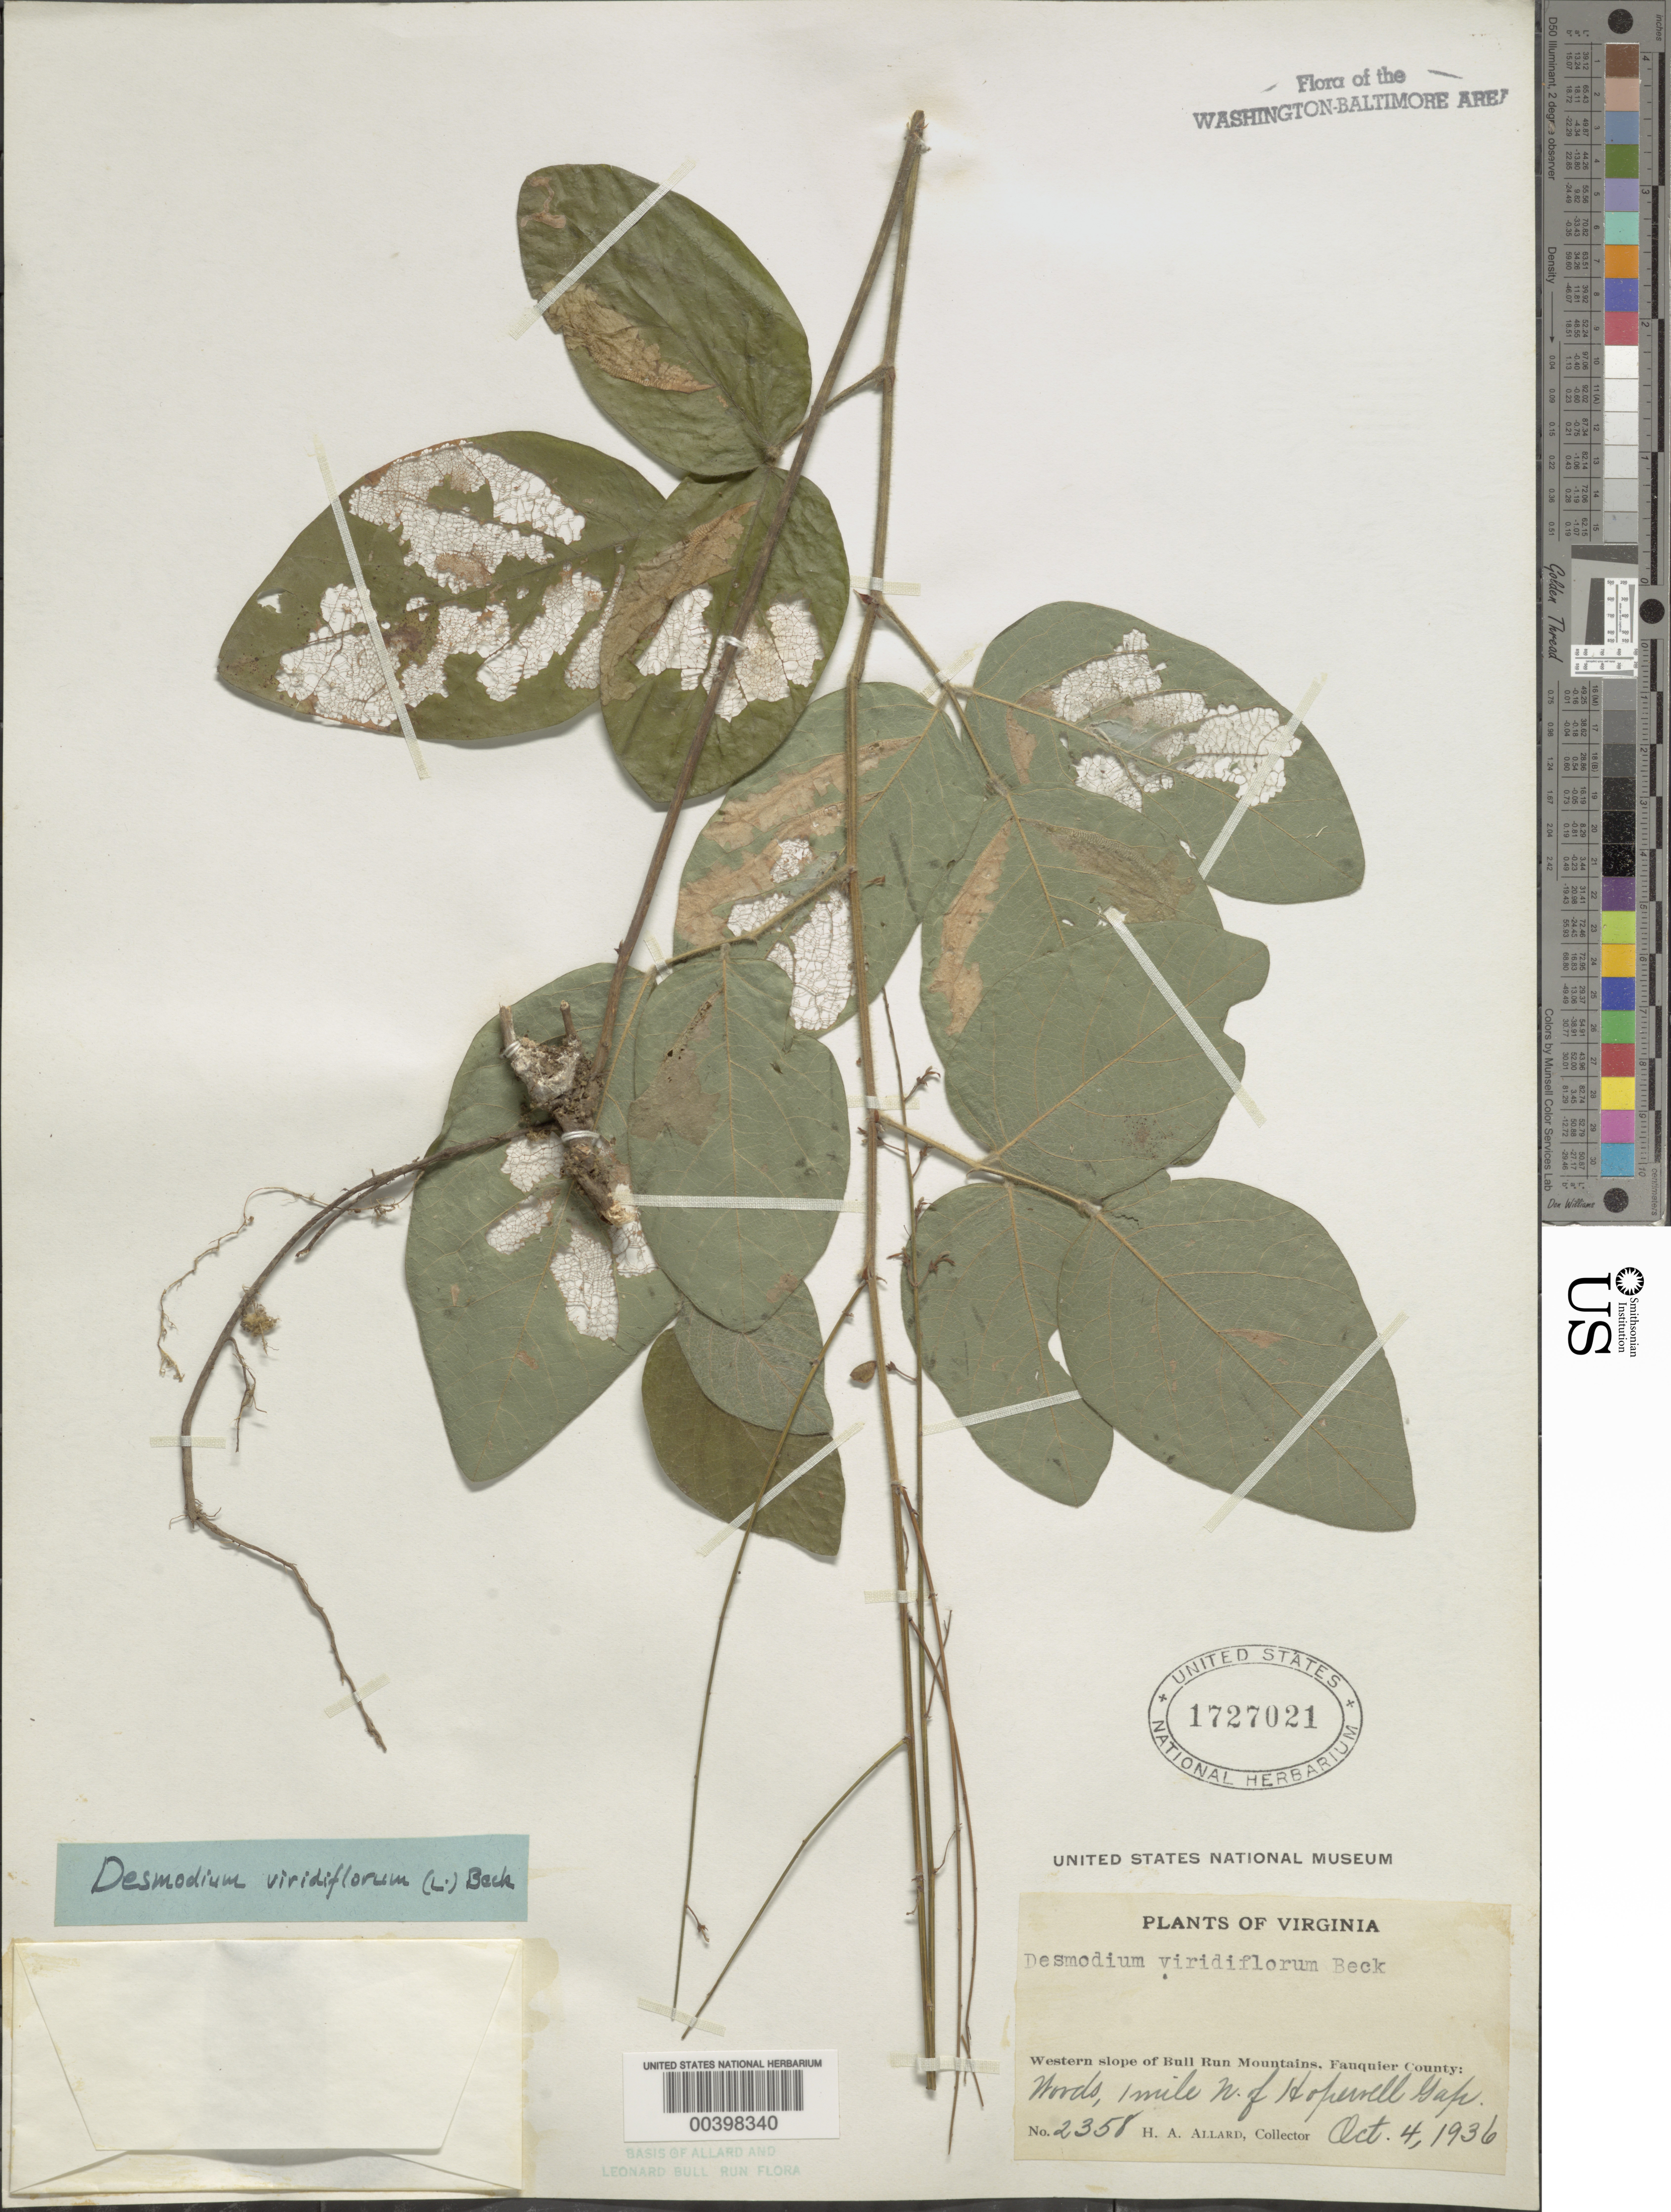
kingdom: Plantae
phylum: Tracheophyta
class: Magnoliopsida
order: Fabales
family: Fabaceae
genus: Desmodium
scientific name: Desmodium viridiflorum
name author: (L.) DC.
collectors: H. A. Allard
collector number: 2358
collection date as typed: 04 Oct 1936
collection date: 1936-10-04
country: United States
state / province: Virginia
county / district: Fauquier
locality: W of Hopewell Gap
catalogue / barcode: US 1727021